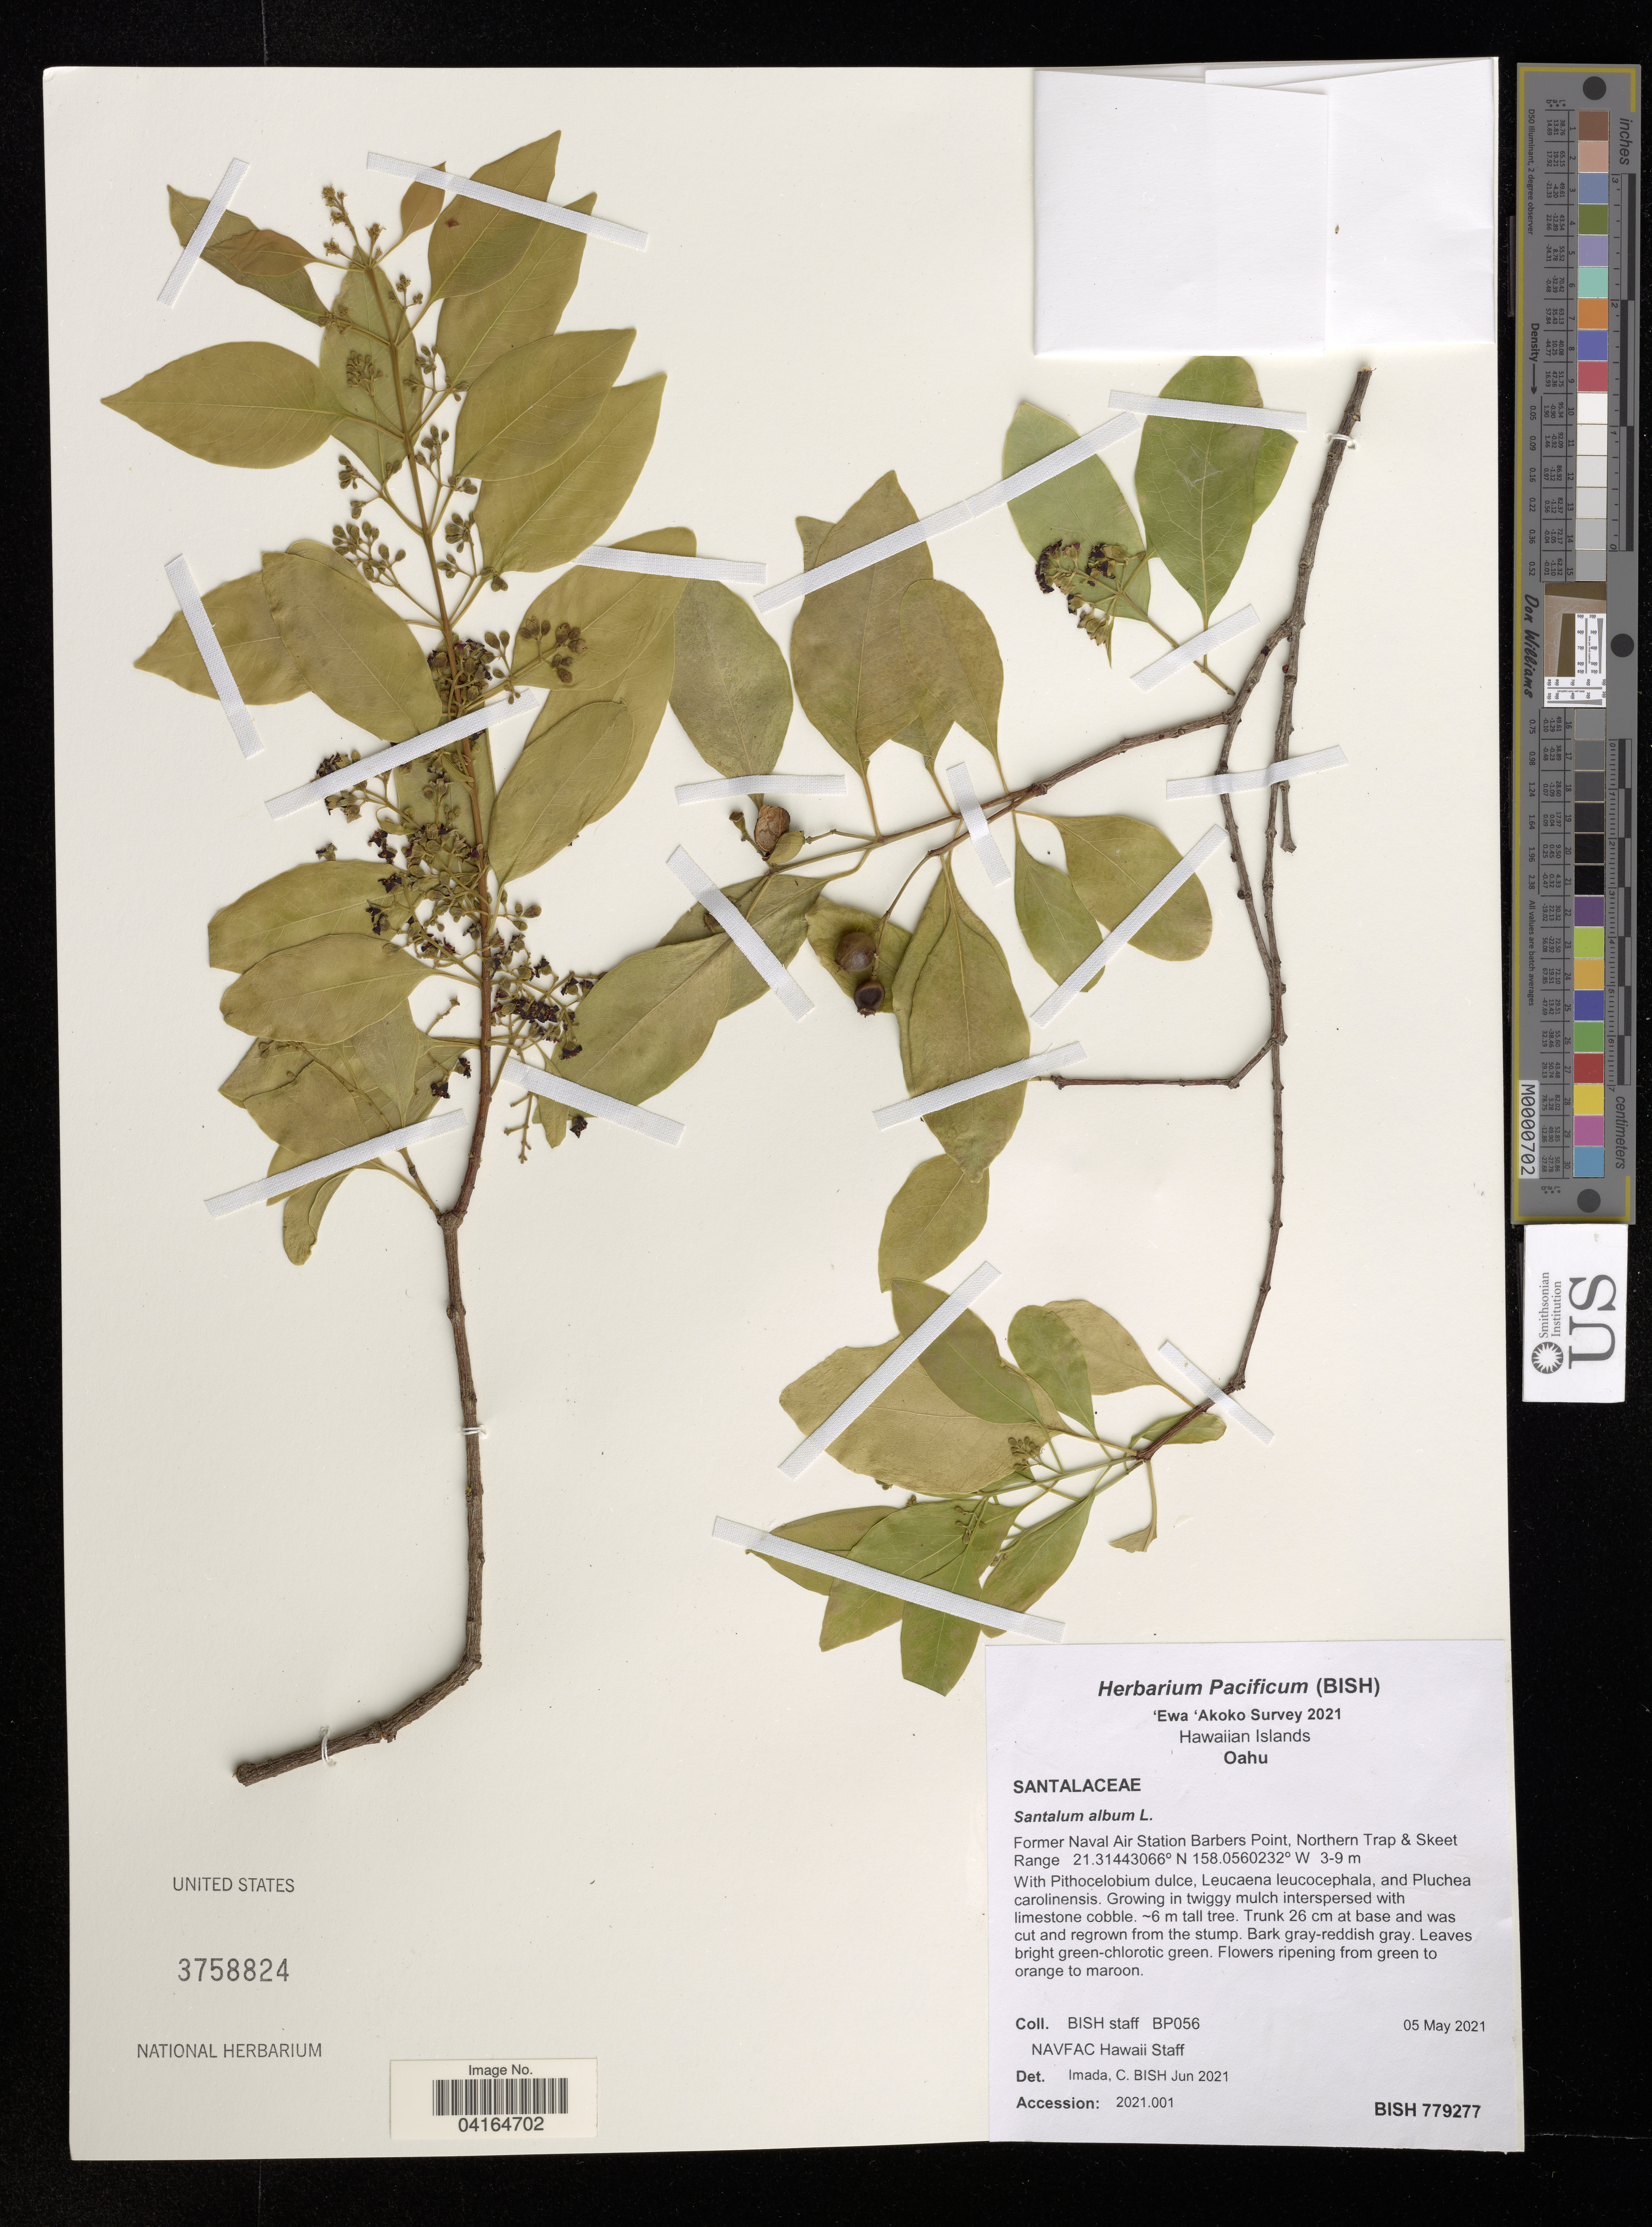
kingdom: Plantae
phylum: Tracheophyta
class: Magnoliopsida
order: Santalales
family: Santalaceae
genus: Santalum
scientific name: Santalum album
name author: L.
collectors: Bernice P. Bishop Museum & N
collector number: BP056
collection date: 2021-05-05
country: United States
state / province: Hawaii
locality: Hawaiian Islands. Oahu. Former Naval Air Station Barbers Point, Northern Trap & Skeet Range.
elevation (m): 3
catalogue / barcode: US 3758824